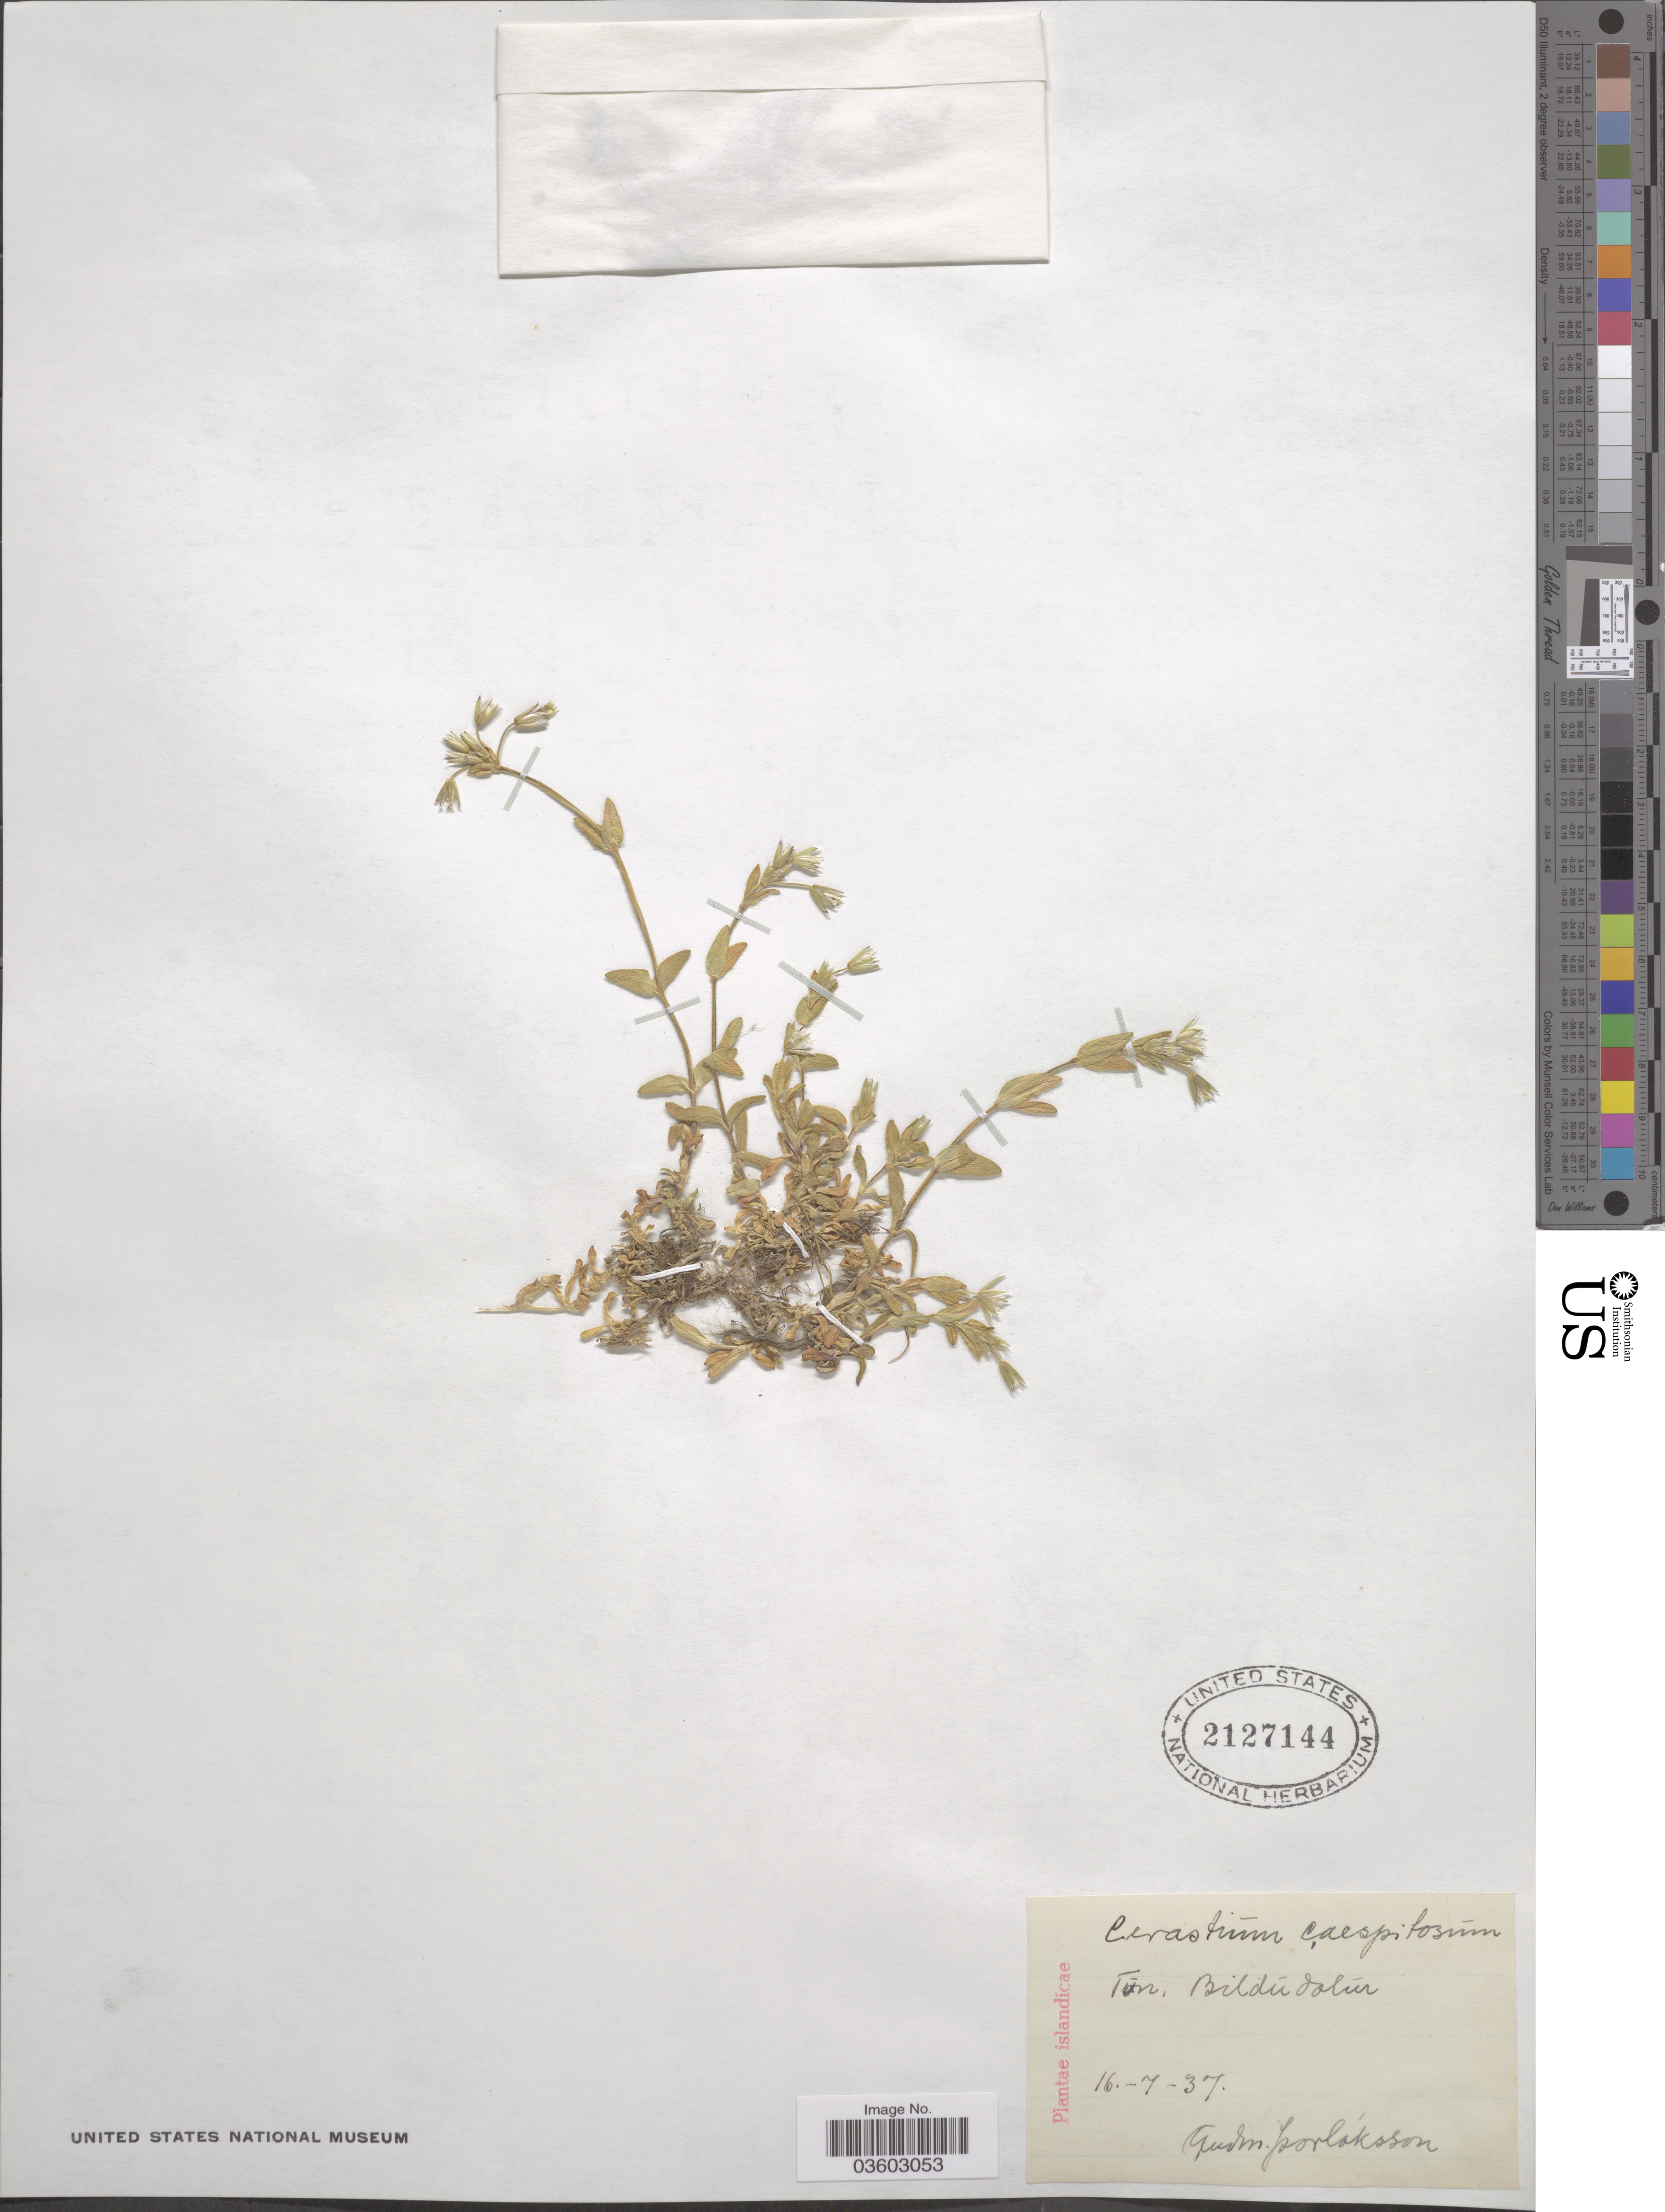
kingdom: Plantae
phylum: Tracheophyta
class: Magnoliopsida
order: Caryophyllales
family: Caryophyllaceae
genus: Cerastium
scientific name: Cerastium caespitosum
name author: Rchb. & Kit.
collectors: G. Porlaksson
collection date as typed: Transcribed d/m/y: 16/7/37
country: Iceland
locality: Islandicae. Tún, Bildúdal.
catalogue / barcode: US 2127144